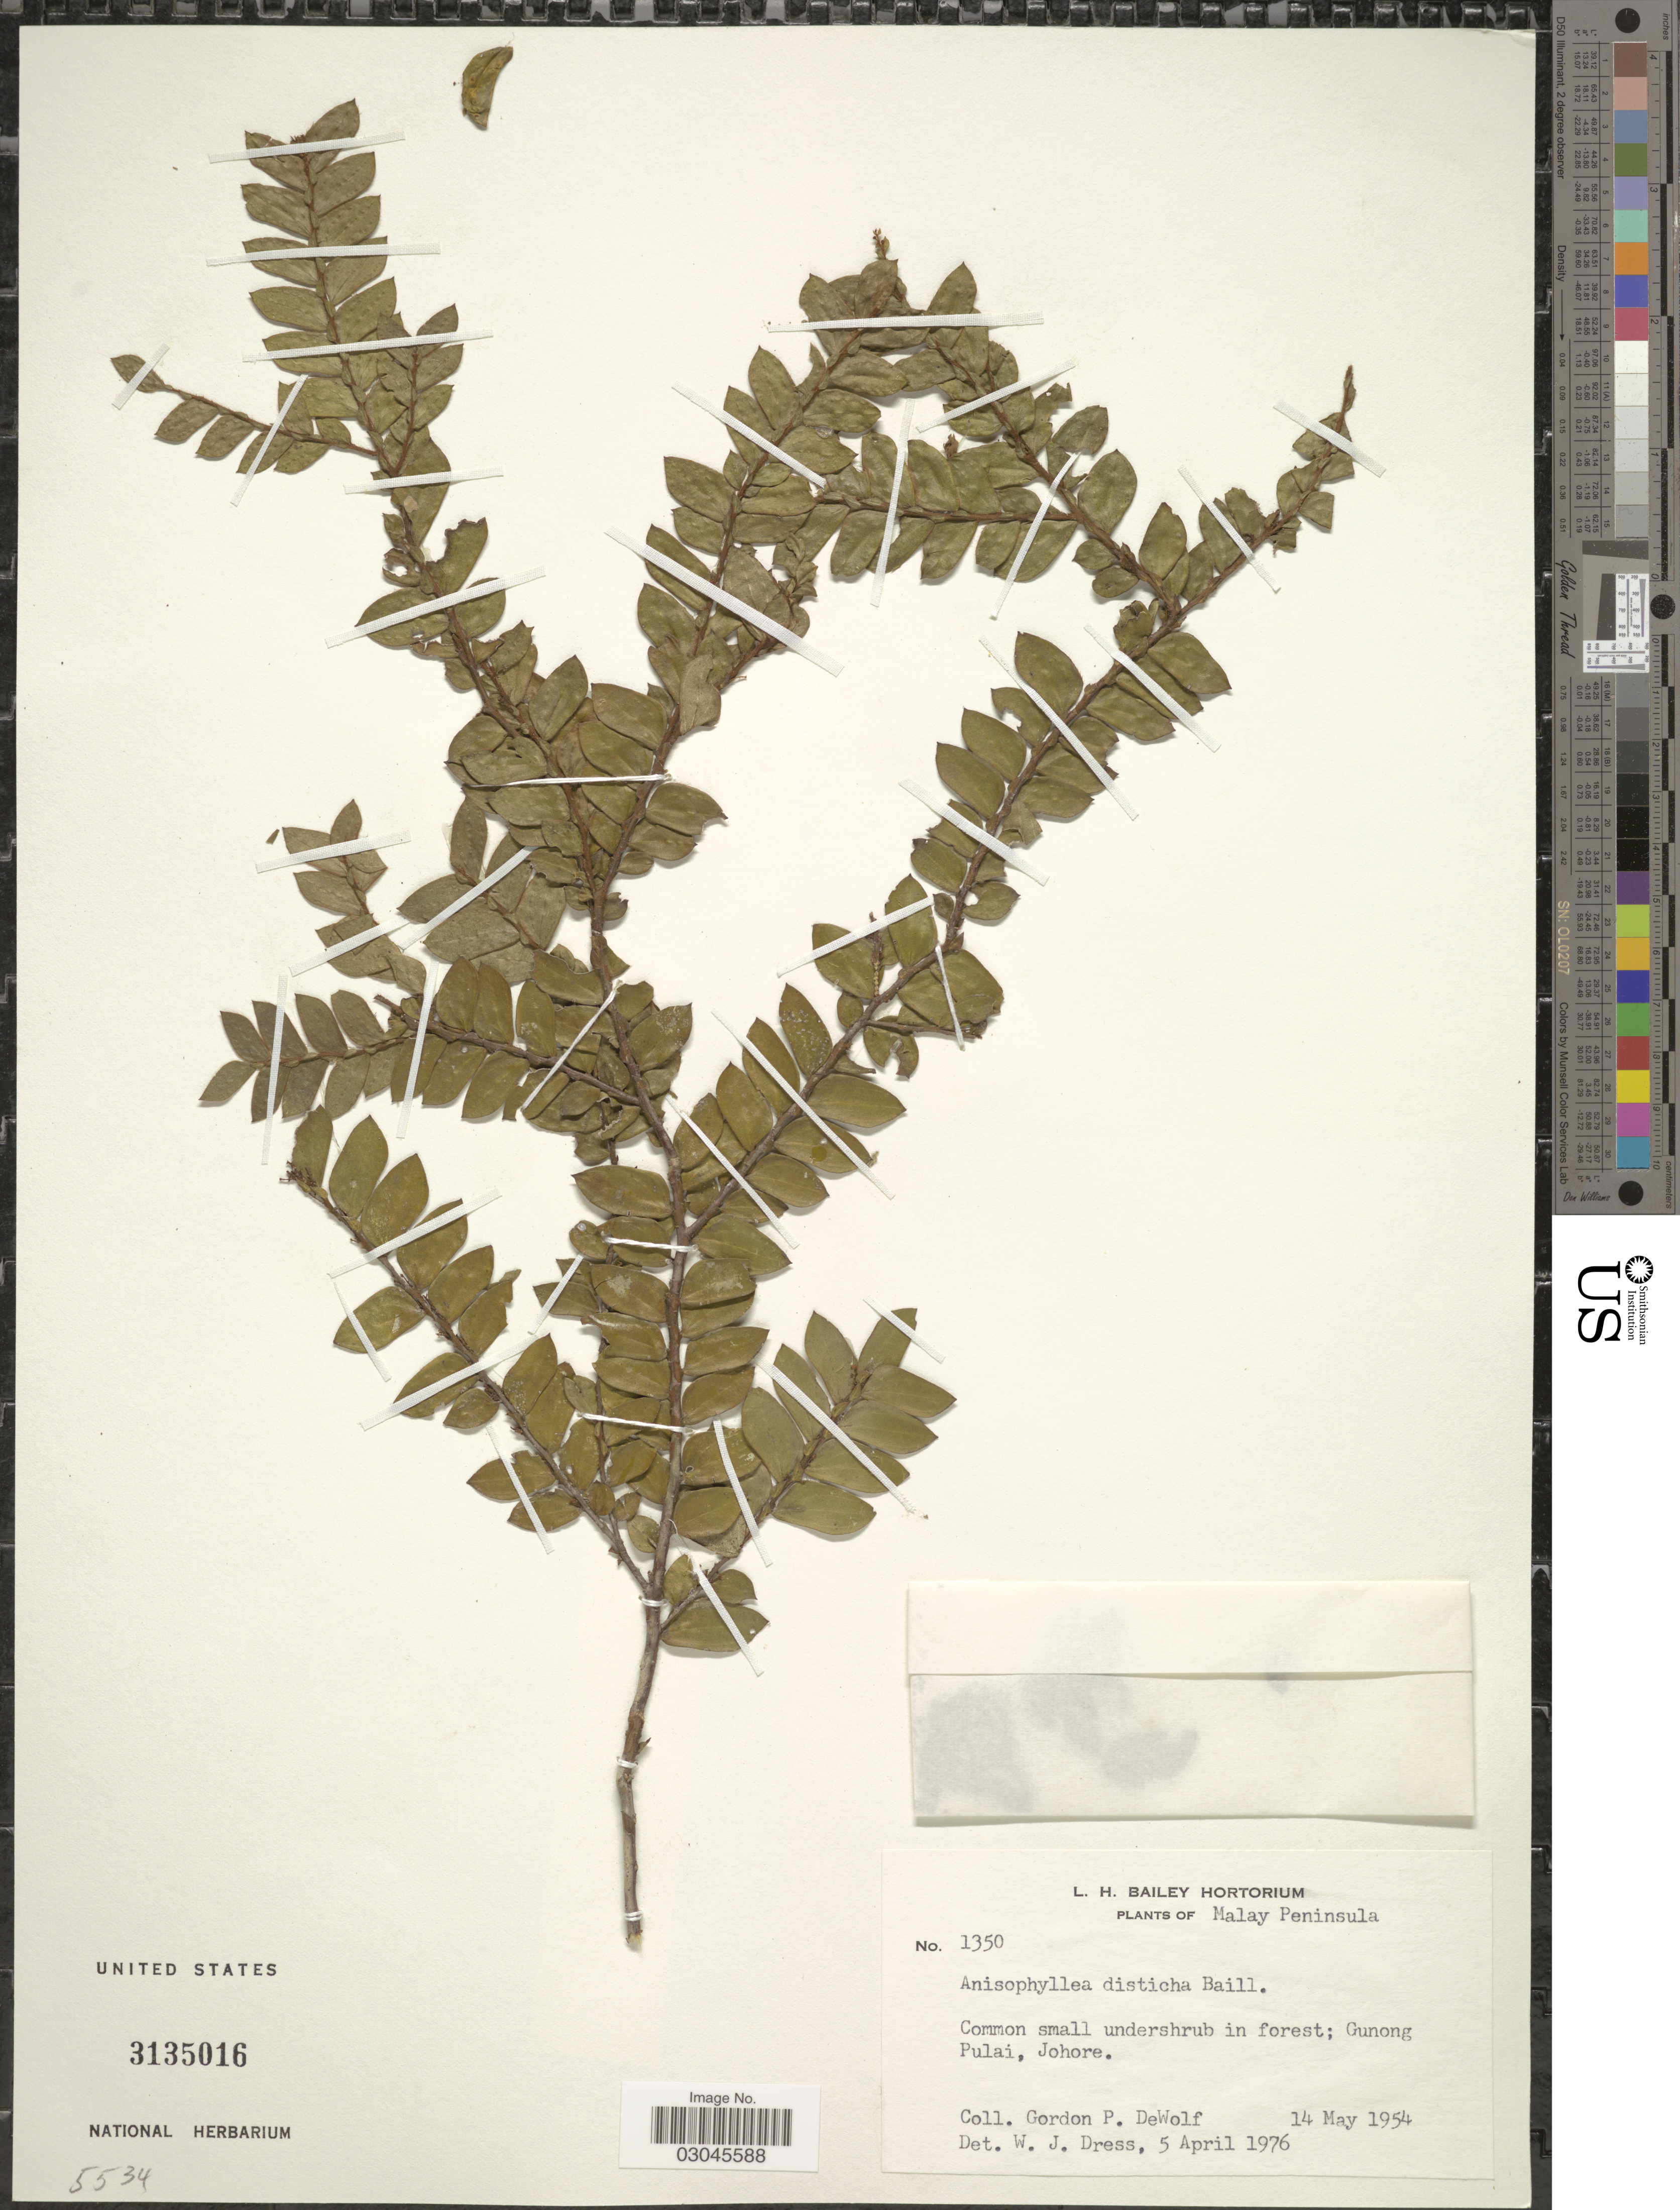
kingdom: Plantae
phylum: Tracheophyta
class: Magnoliopsida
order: Cucurbitales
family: Anisophylleaceae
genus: Anisophyllea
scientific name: Anisophyllea disticha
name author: (Jack) Baill.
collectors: G. DeWolf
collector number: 1350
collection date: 1954-05-14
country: Malaysia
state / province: Johor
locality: Malay Peninsula. Gunong Pulai, Johore.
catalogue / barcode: US 3135016